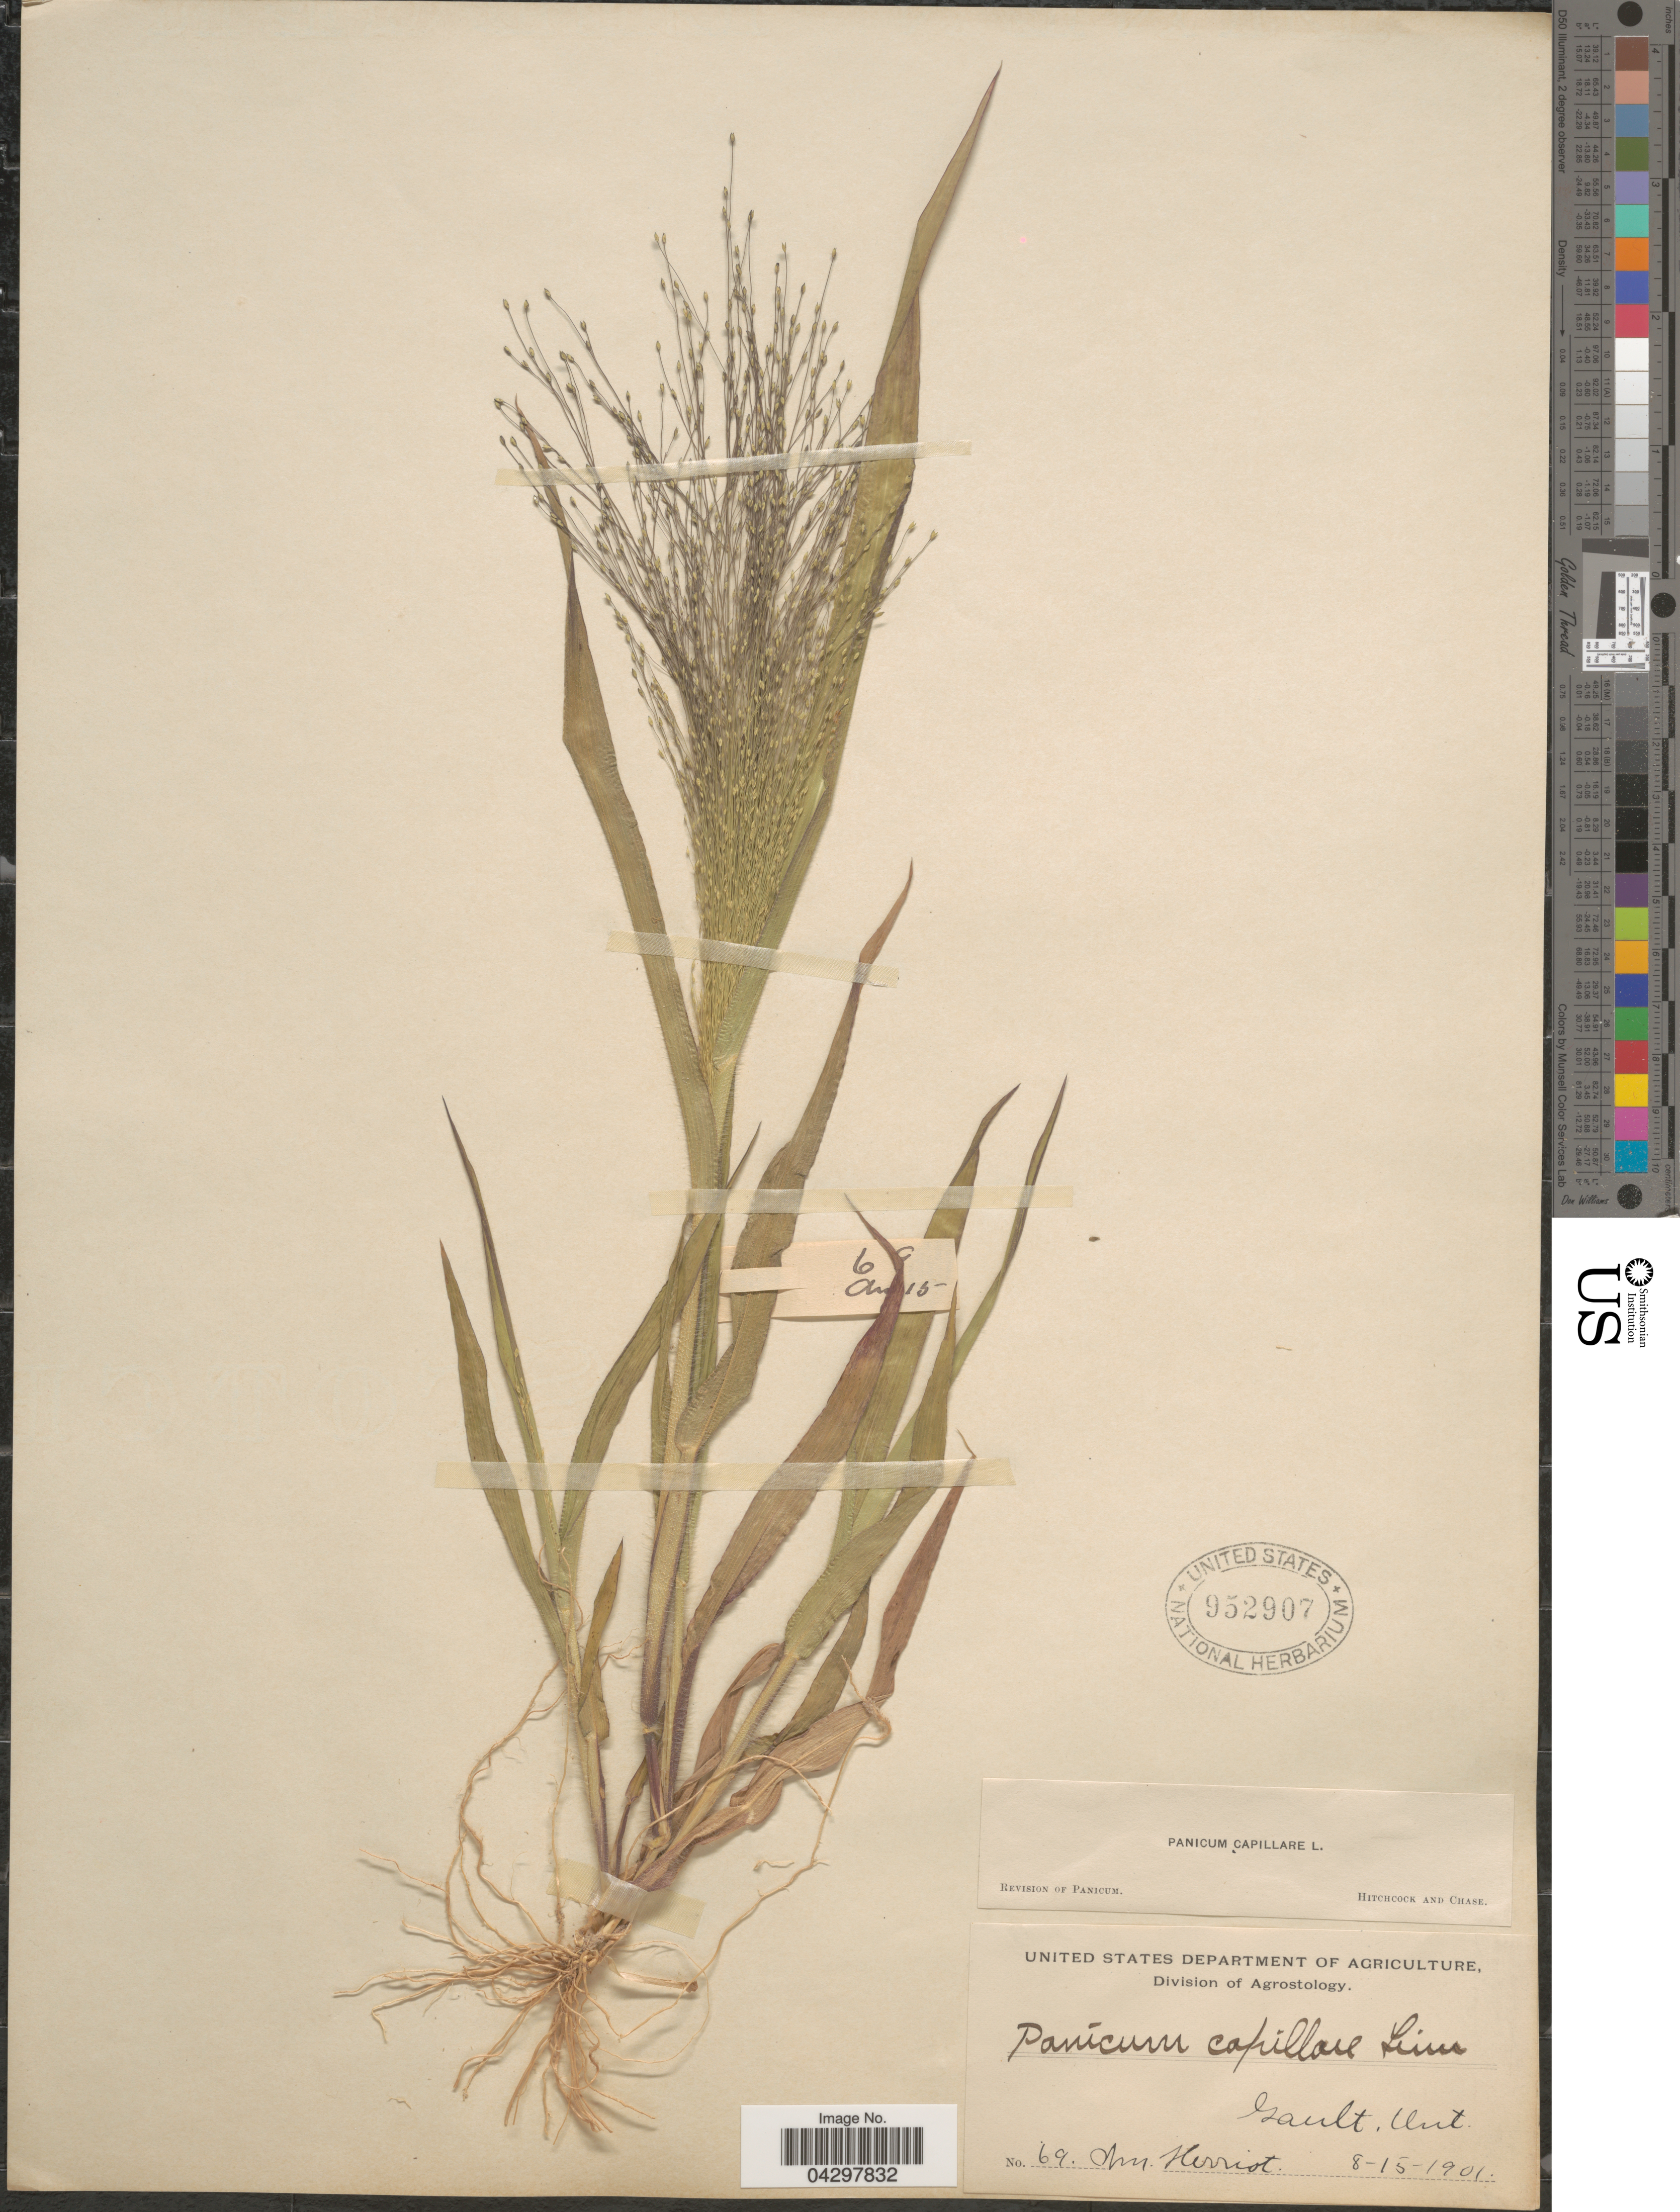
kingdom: Plantae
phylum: Tracheophyta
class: Liliopsida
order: Poales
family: Poaceae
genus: Panicum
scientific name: Panicum capillare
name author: L.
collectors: W. Herriot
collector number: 69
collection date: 1901-08-15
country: Canada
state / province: Ontario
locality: Gault.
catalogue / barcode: US 952907